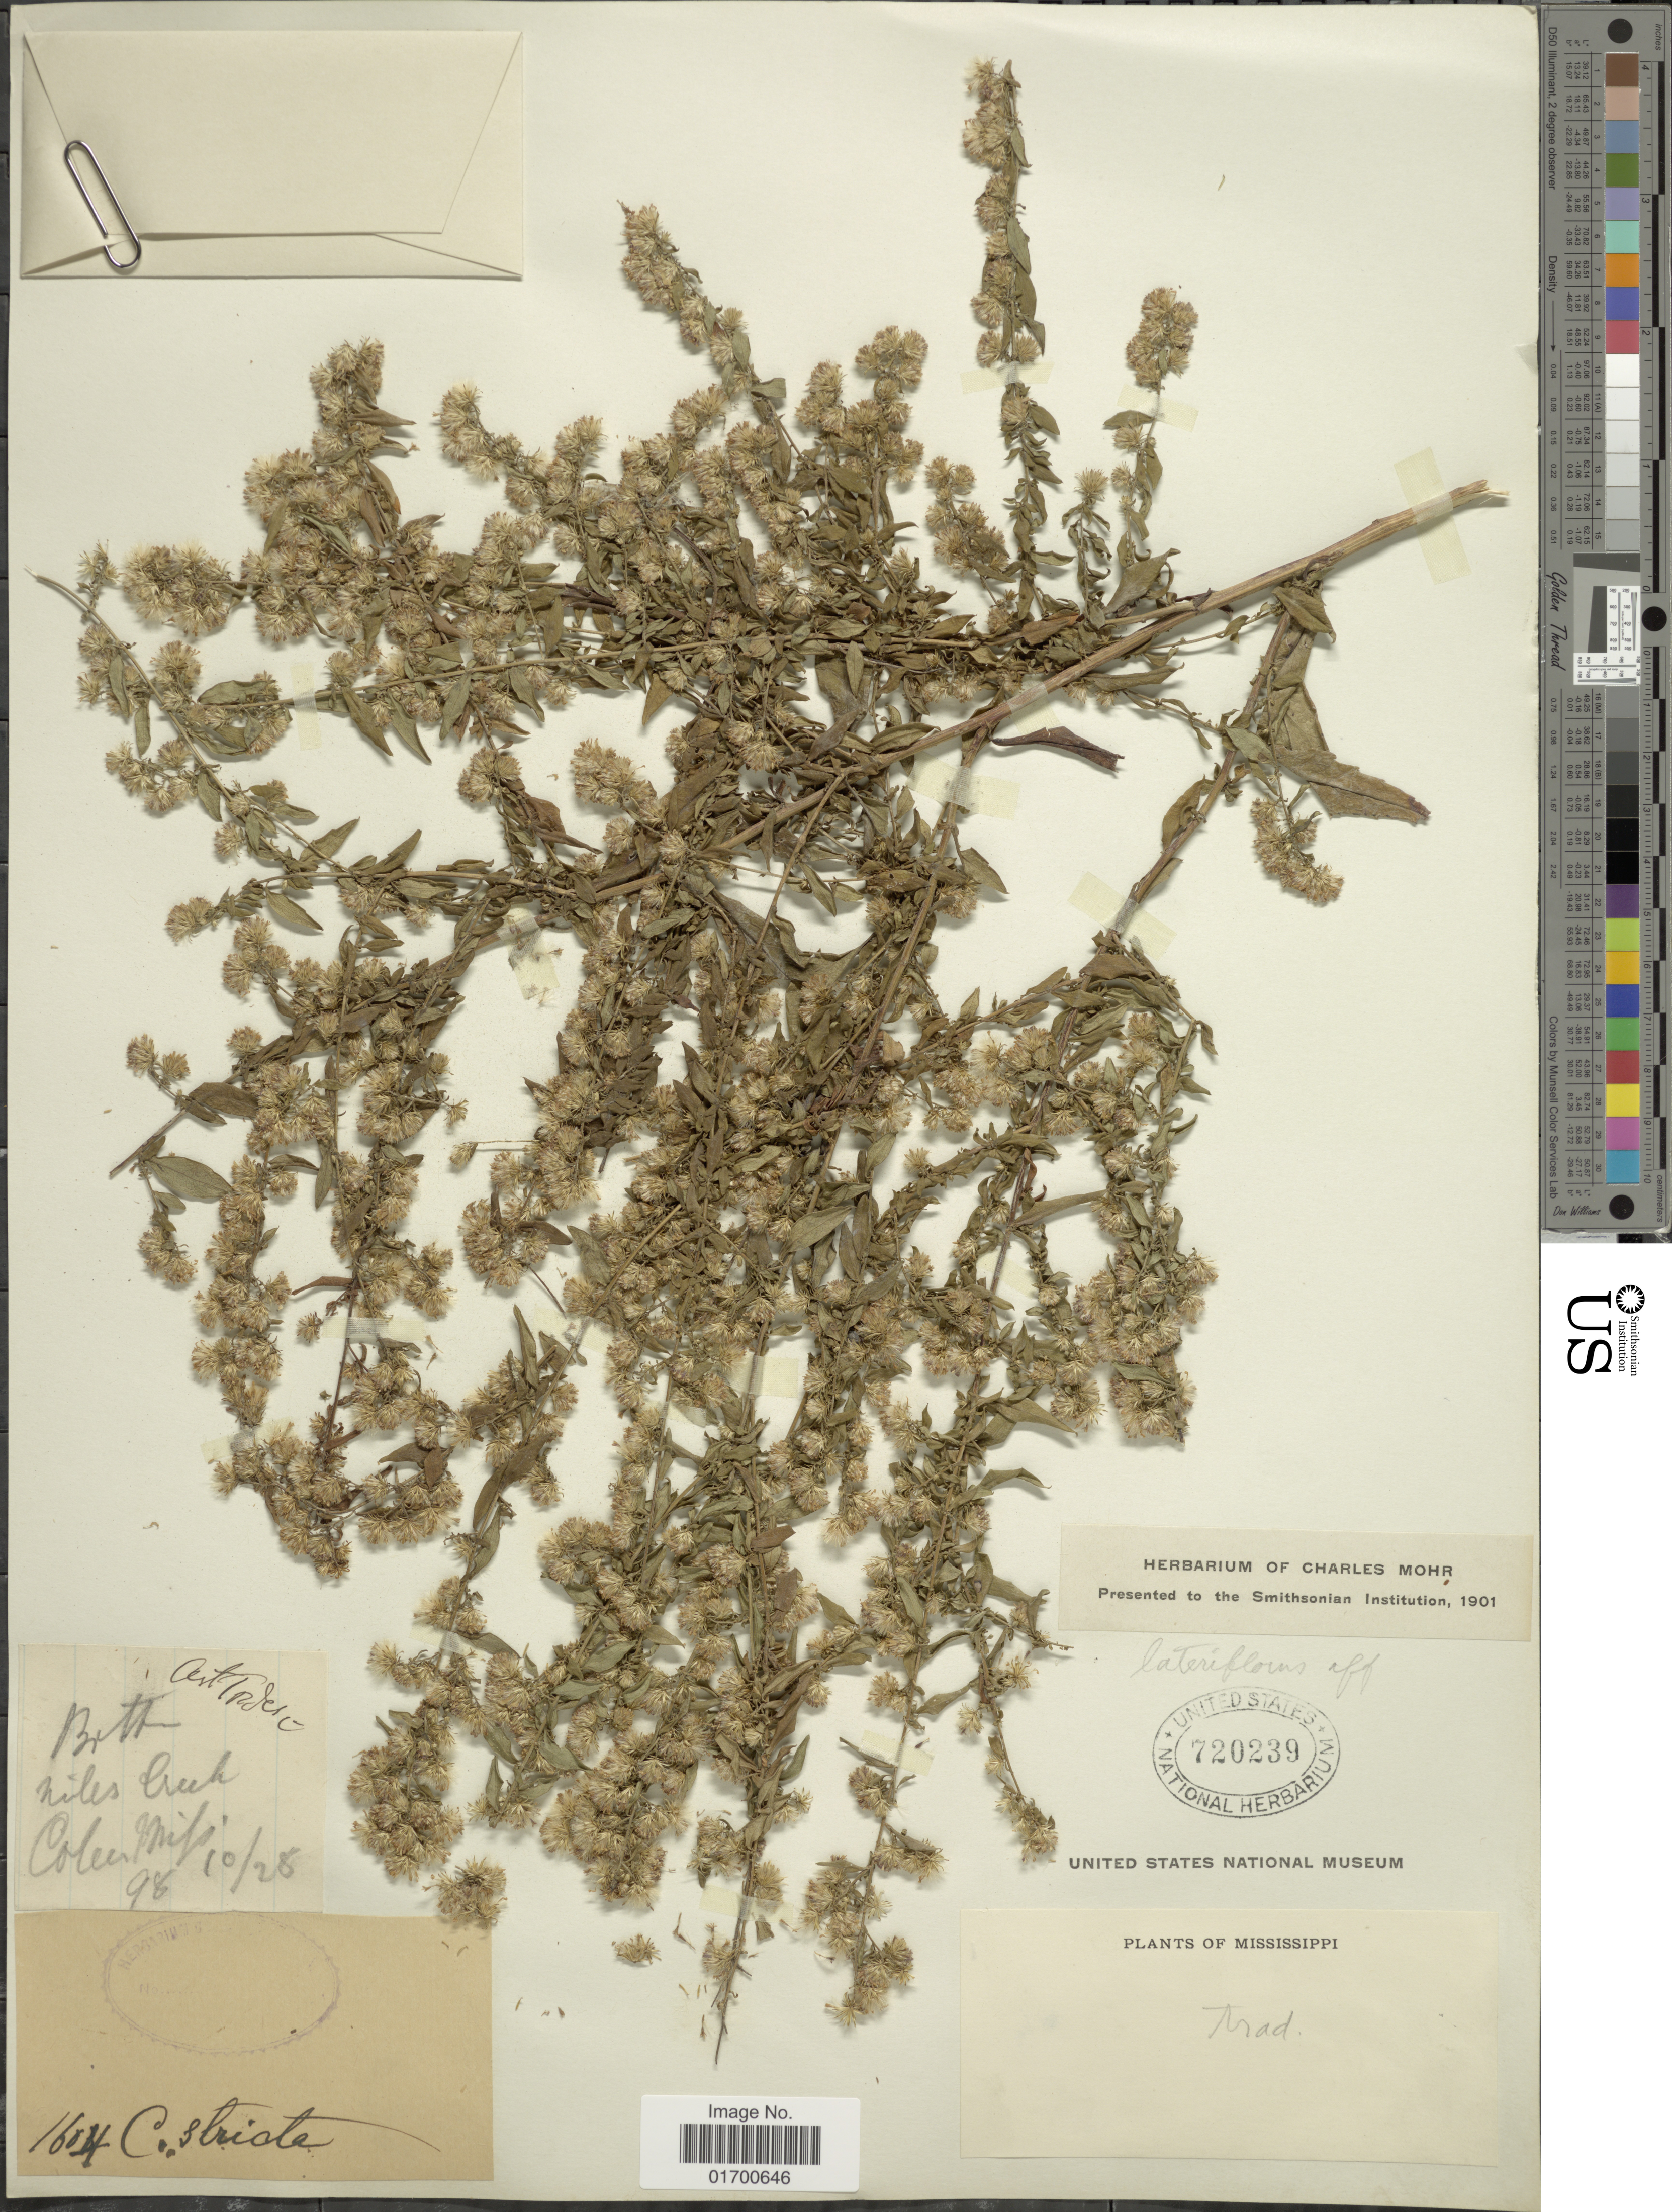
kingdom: Plantae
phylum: Tracheophyta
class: Magnoliopsida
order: Asterales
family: Asteraceae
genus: Symphyotrichum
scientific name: Symphyotrichum lateriflorum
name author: (L.) Á. Löve & D. Löve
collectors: C. Striata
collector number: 1604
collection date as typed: Transcribed d/m/y: /10/25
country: United States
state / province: Mississippi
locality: Beth miles Creek, Coleen Miss. [interpreted]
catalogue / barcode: US 720239